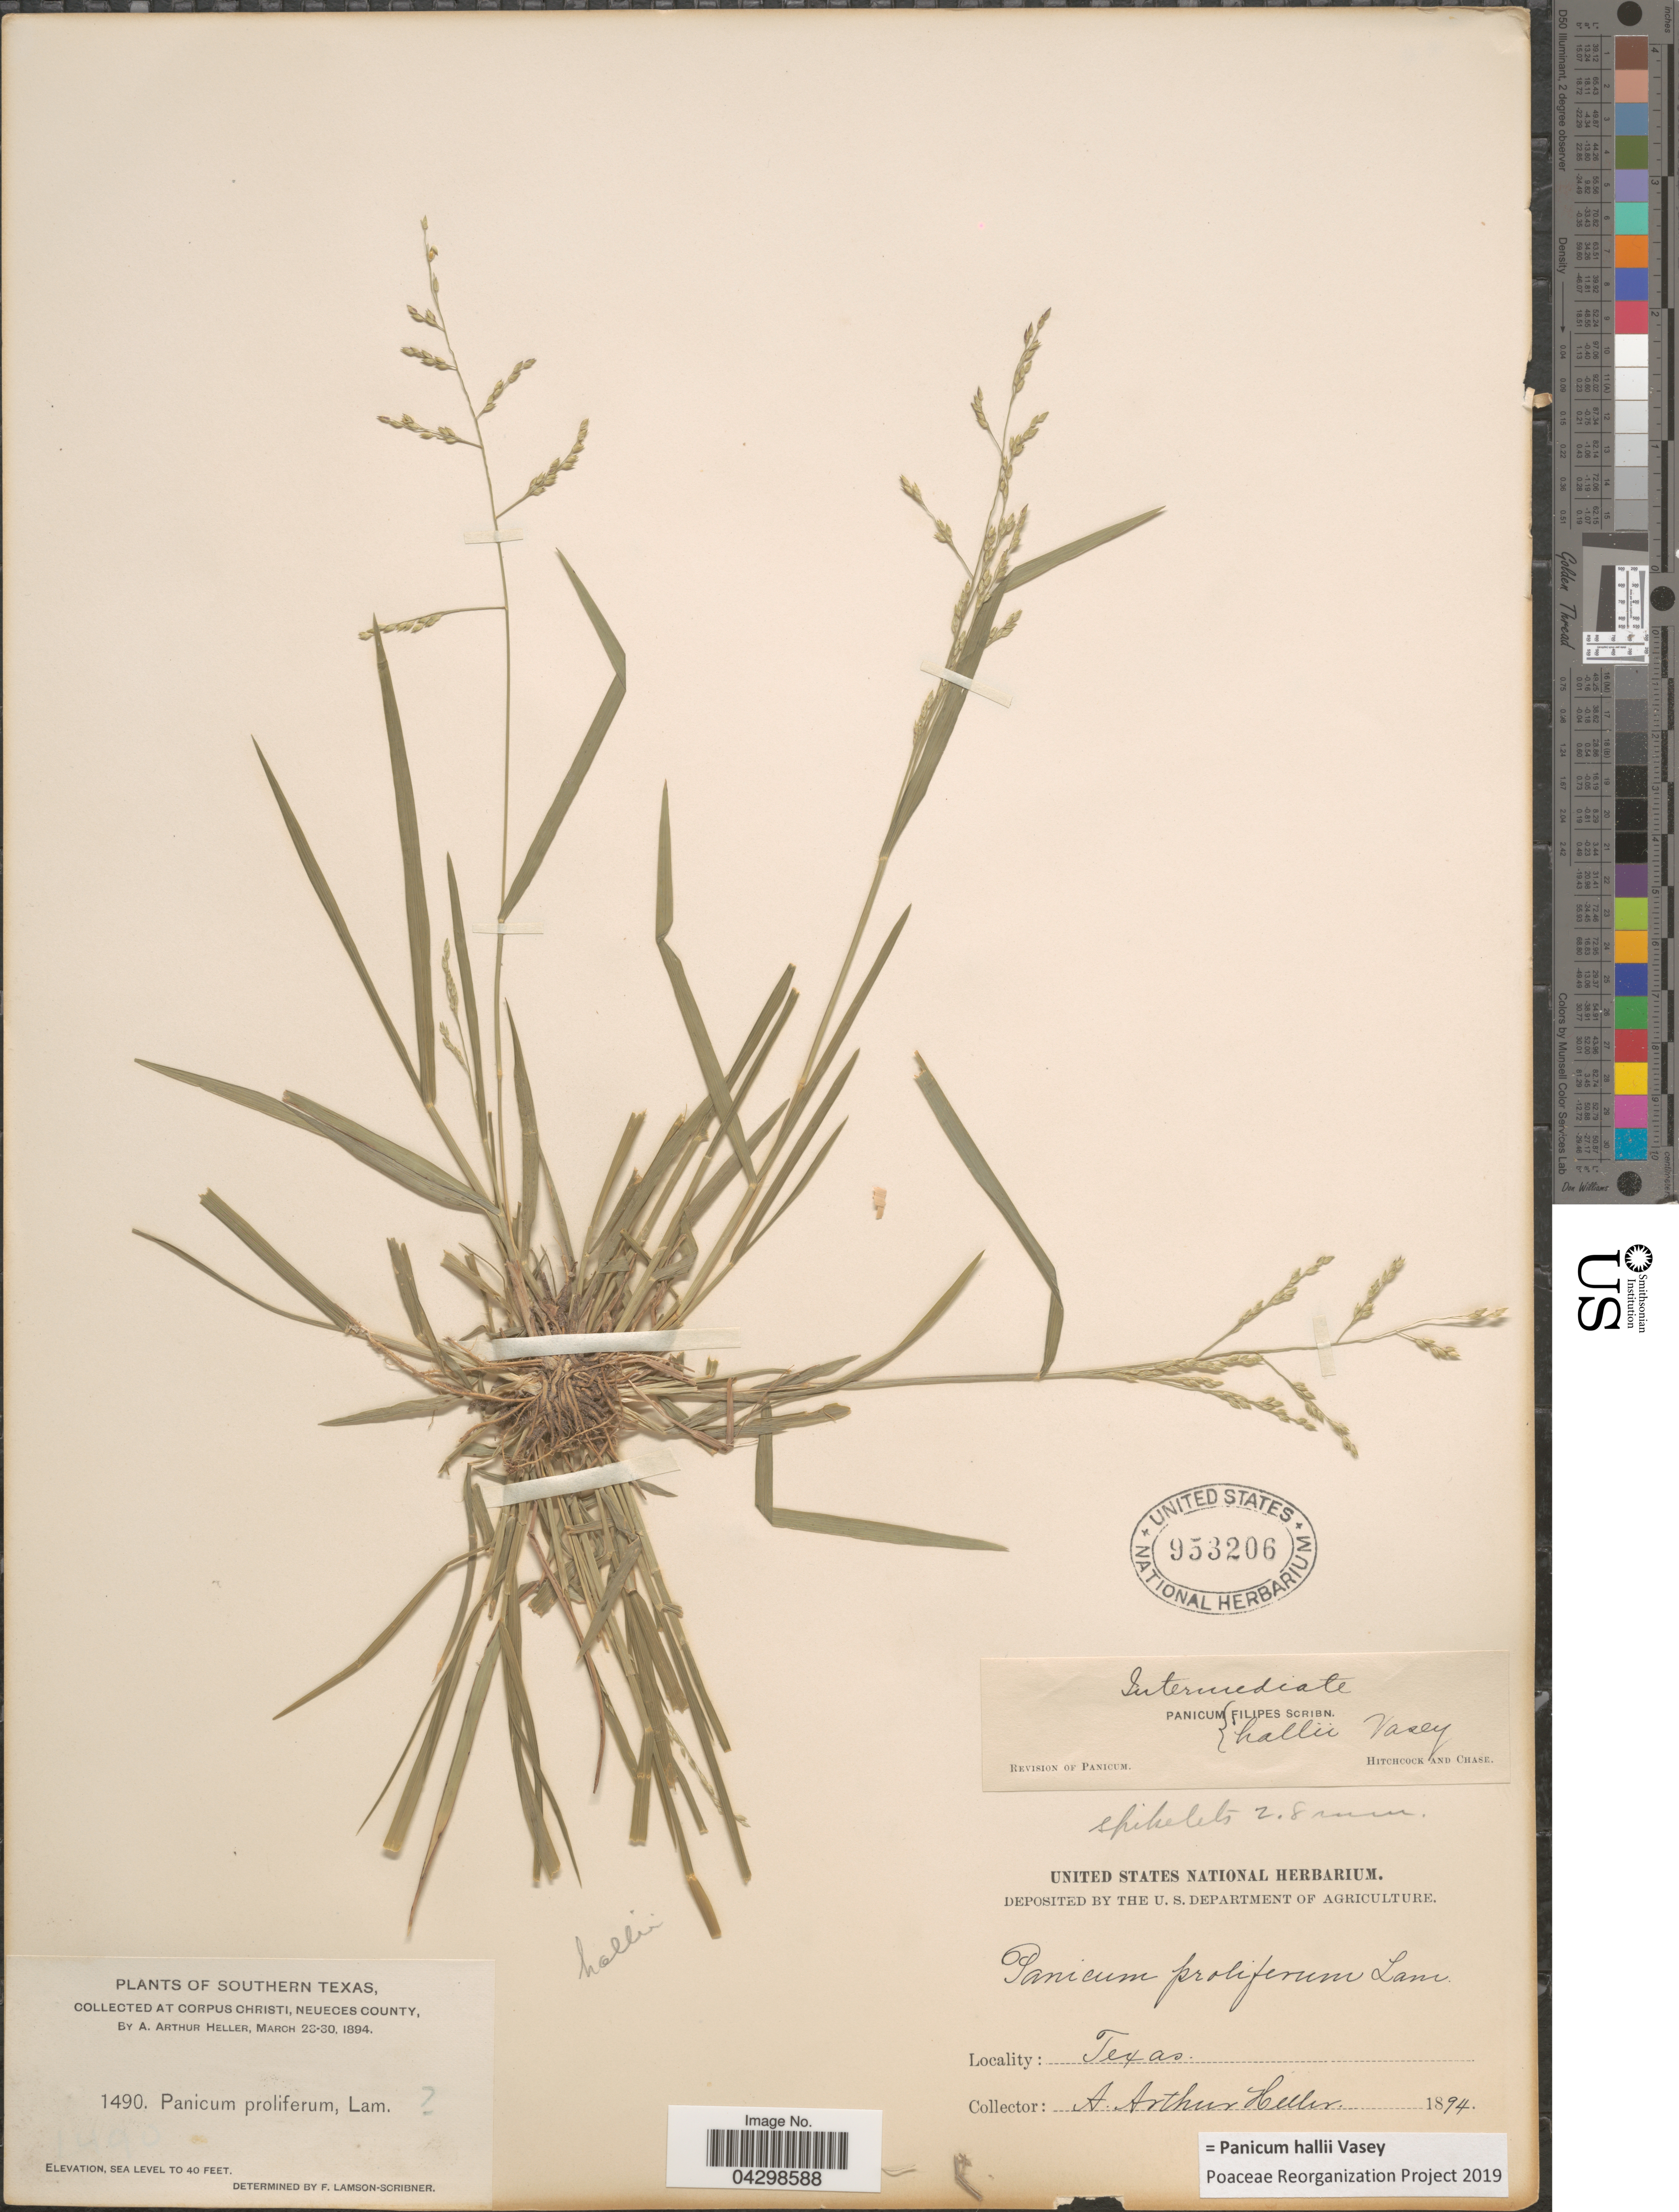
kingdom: Plantae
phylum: Tracheophyta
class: Liliopsida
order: Poales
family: Poaceae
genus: Panicum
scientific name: Panicum hallii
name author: Vasey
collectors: A. A. Heller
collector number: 1490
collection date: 1894-03-28/1894-03-30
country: United States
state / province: Texas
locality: Southern Texas. Corpus Christi, Neueces County.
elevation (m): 0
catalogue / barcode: US 953206